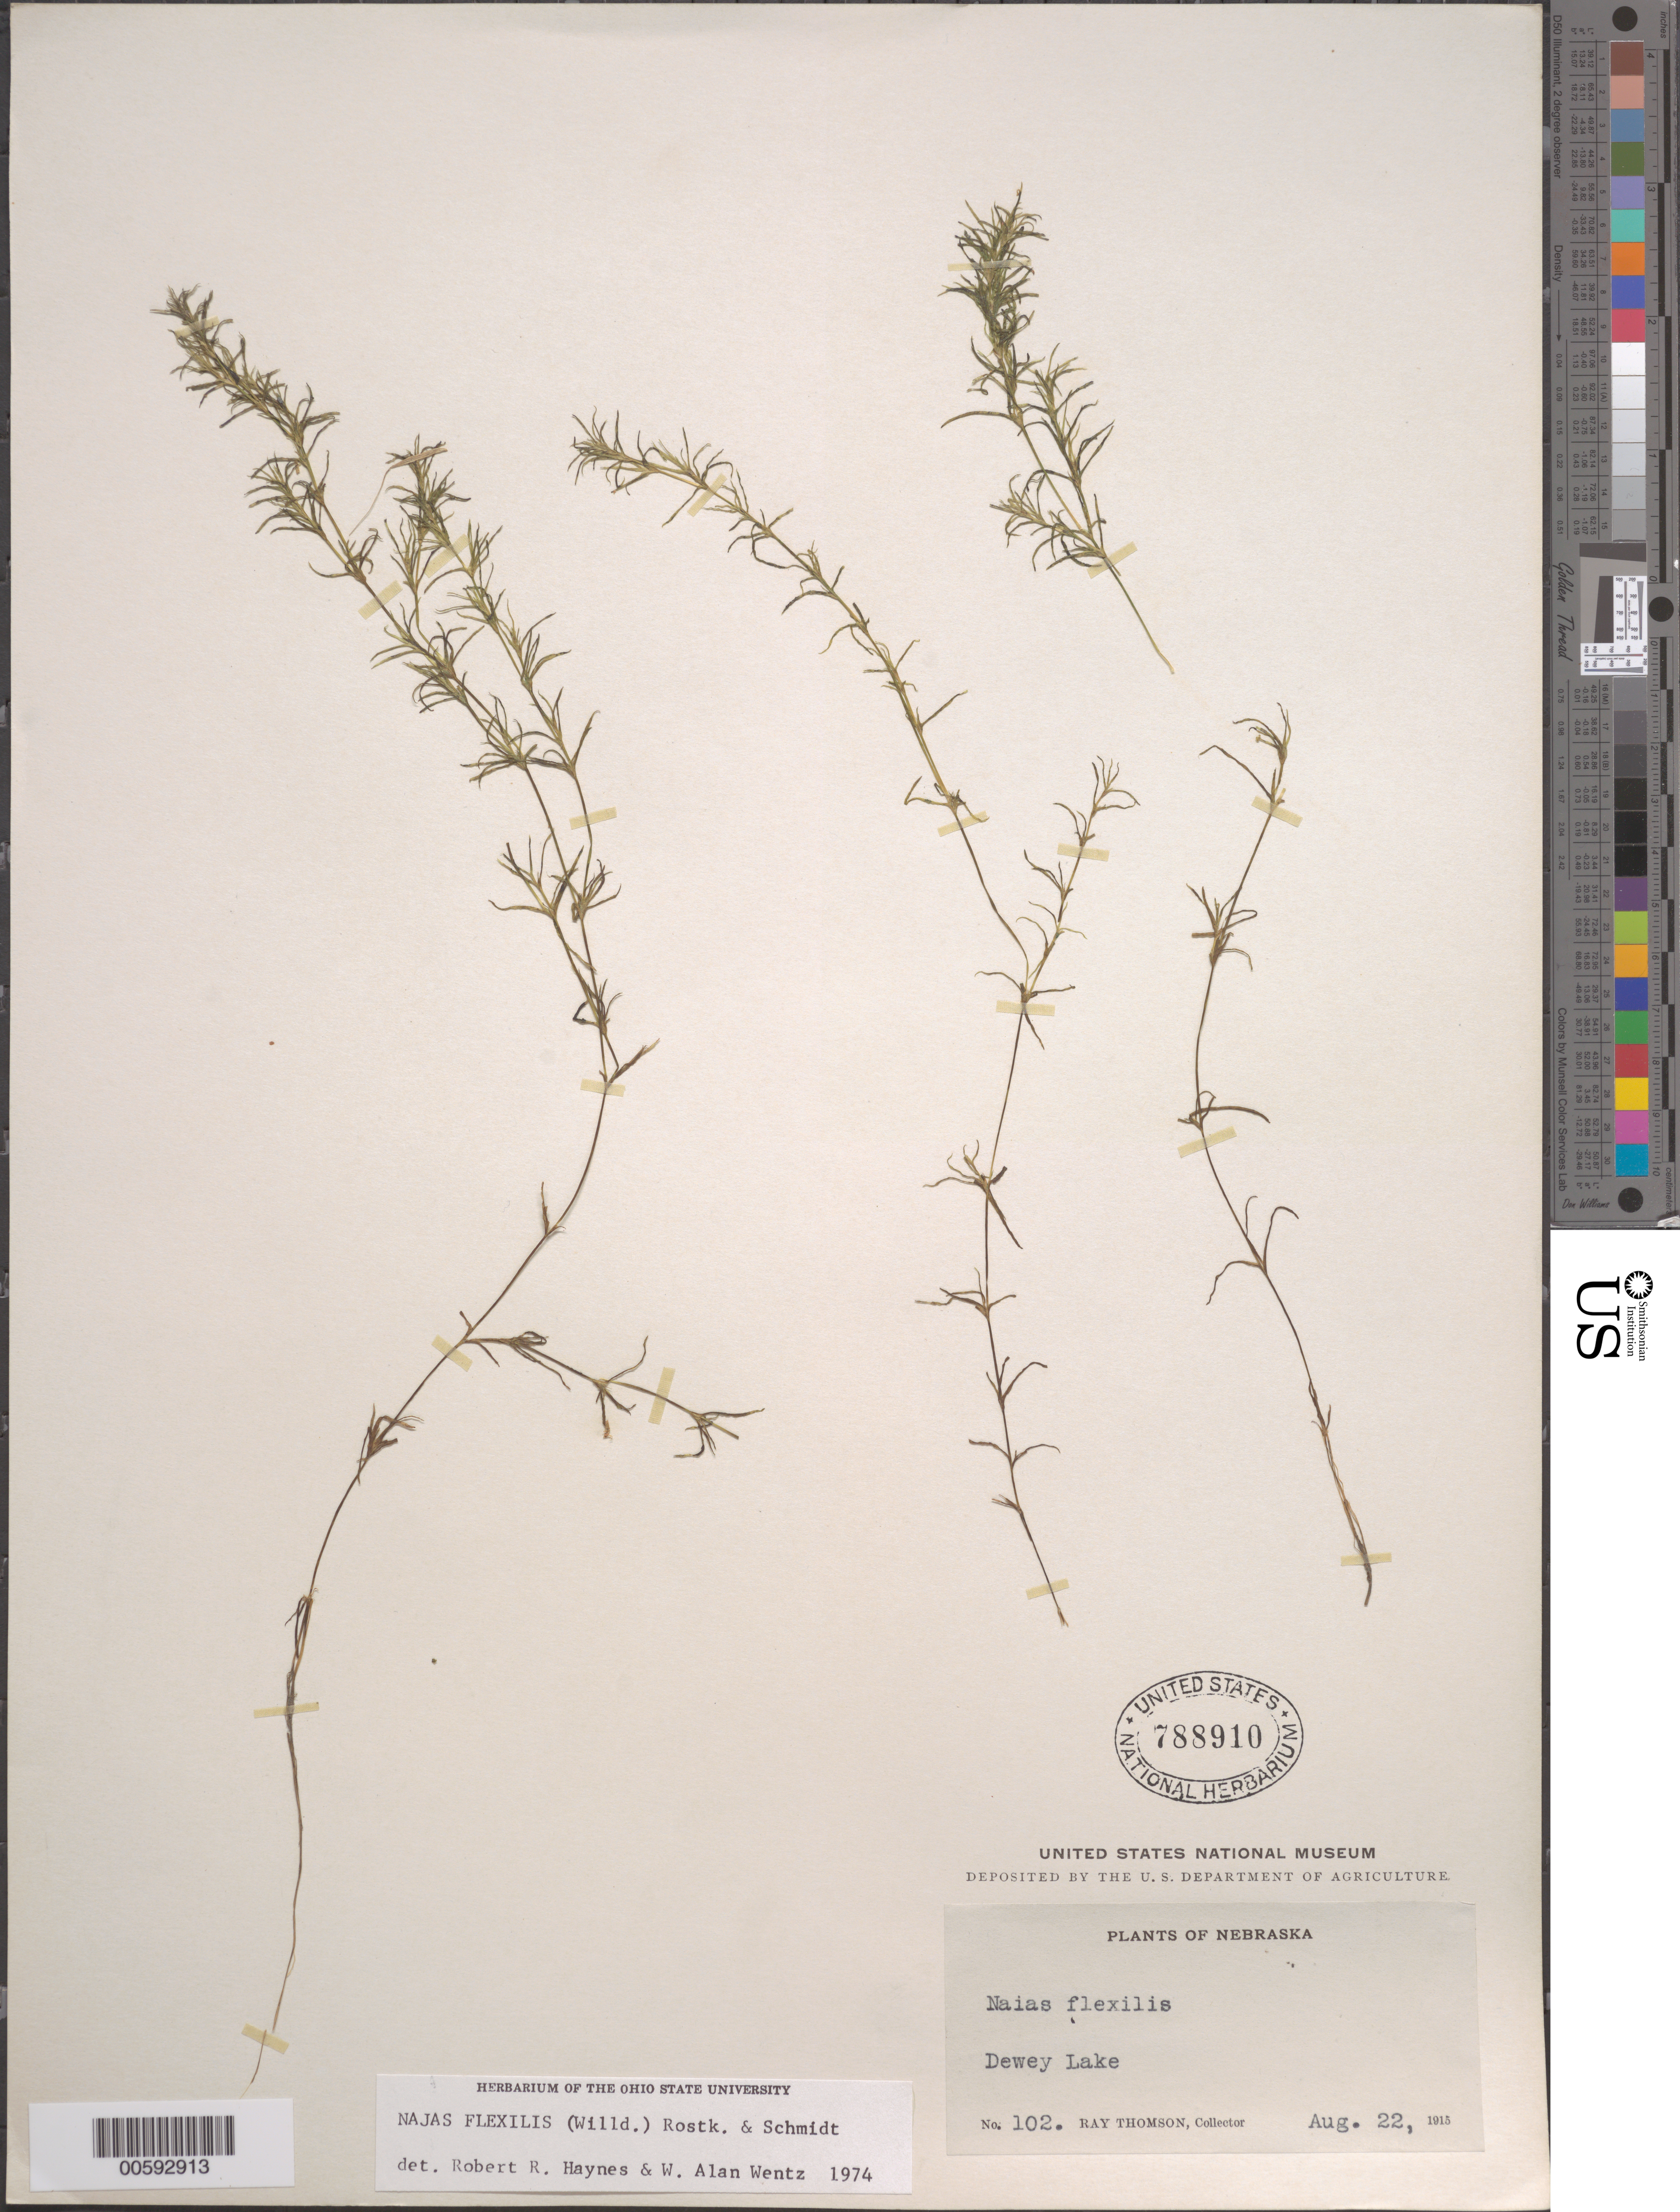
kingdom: Plantae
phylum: Tracheophyta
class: Liliopsida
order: Alismatales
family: Hydrocharitaceae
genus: Najas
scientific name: Najas flexilis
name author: (Willd.) Rostk. & Schmidt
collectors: R. Thomson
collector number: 102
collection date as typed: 22 Aug 1915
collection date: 1915-08-22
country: United States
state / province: Nebraska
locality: Dewey Lake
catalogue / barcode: US 788910